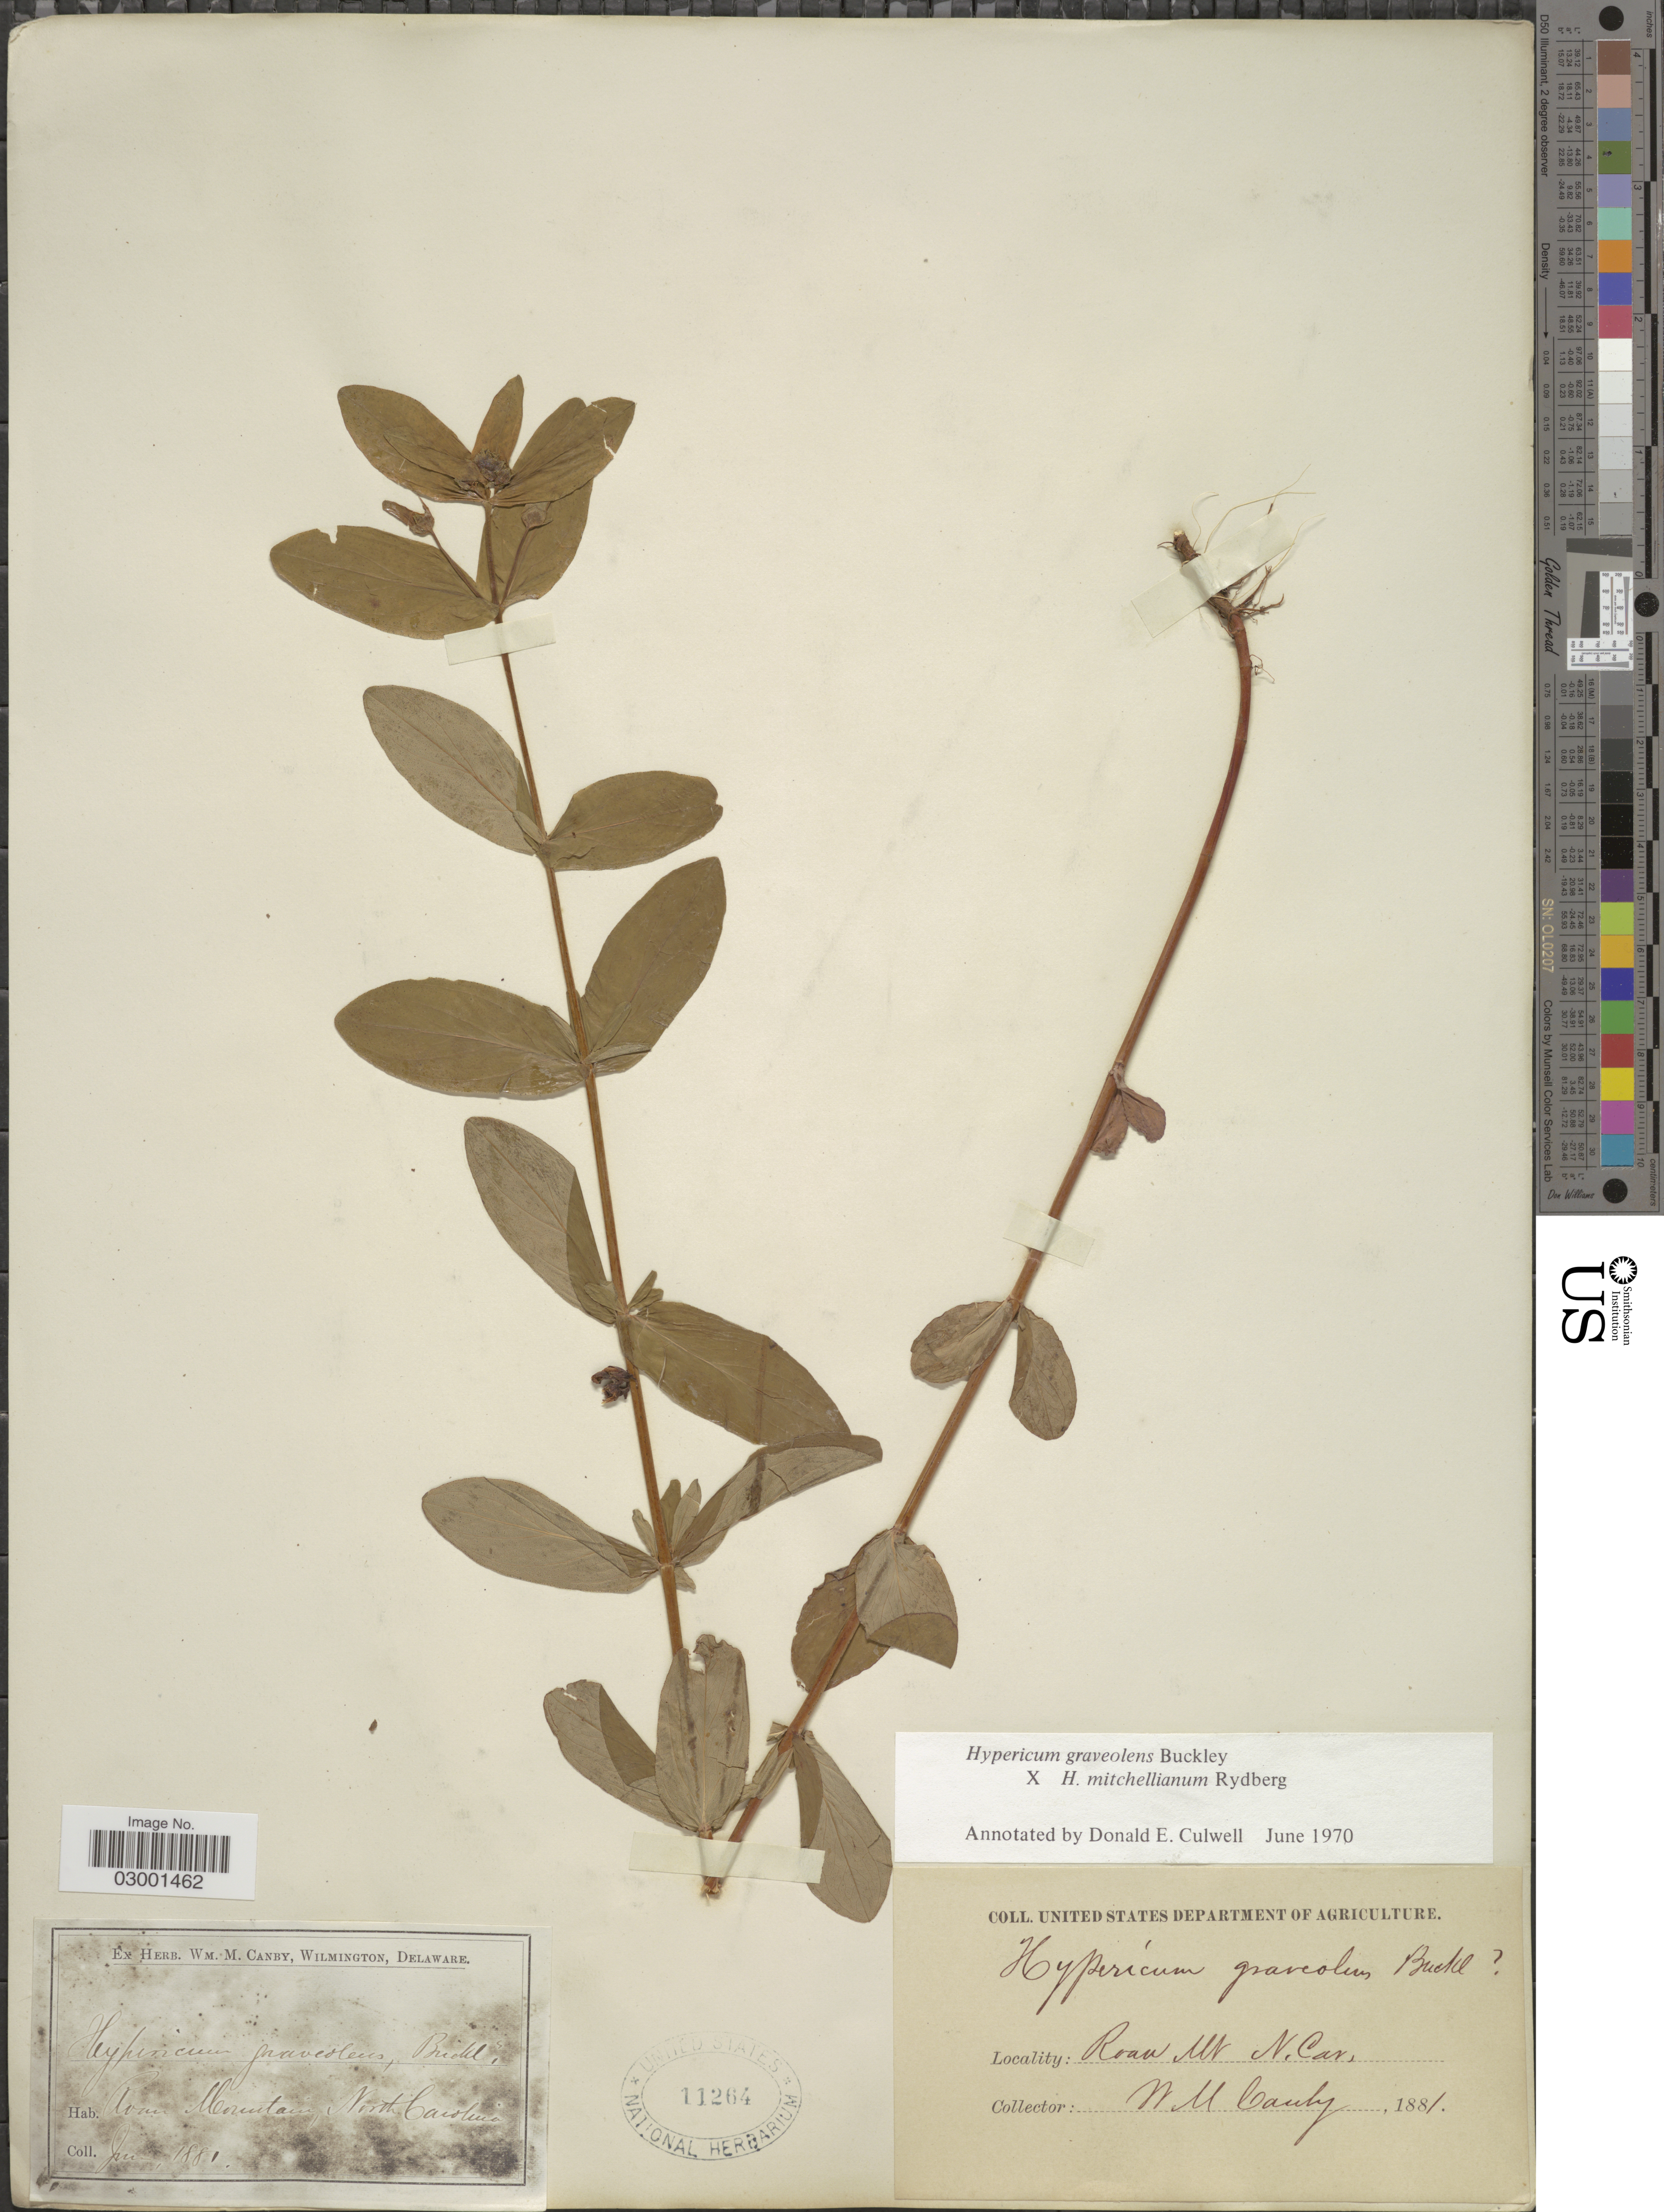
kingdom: Plantae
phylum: Tracheophyta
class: Magnoliopsida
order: Malpighiales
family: Hypericaceae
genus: Hypericum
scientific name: Hypericum graveolens x H. x mitchellianum Rydb.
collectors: W. M. Canby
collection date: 1881-06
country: United States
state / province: North Carolina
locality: Roan Mountain.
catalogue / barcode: US 11264